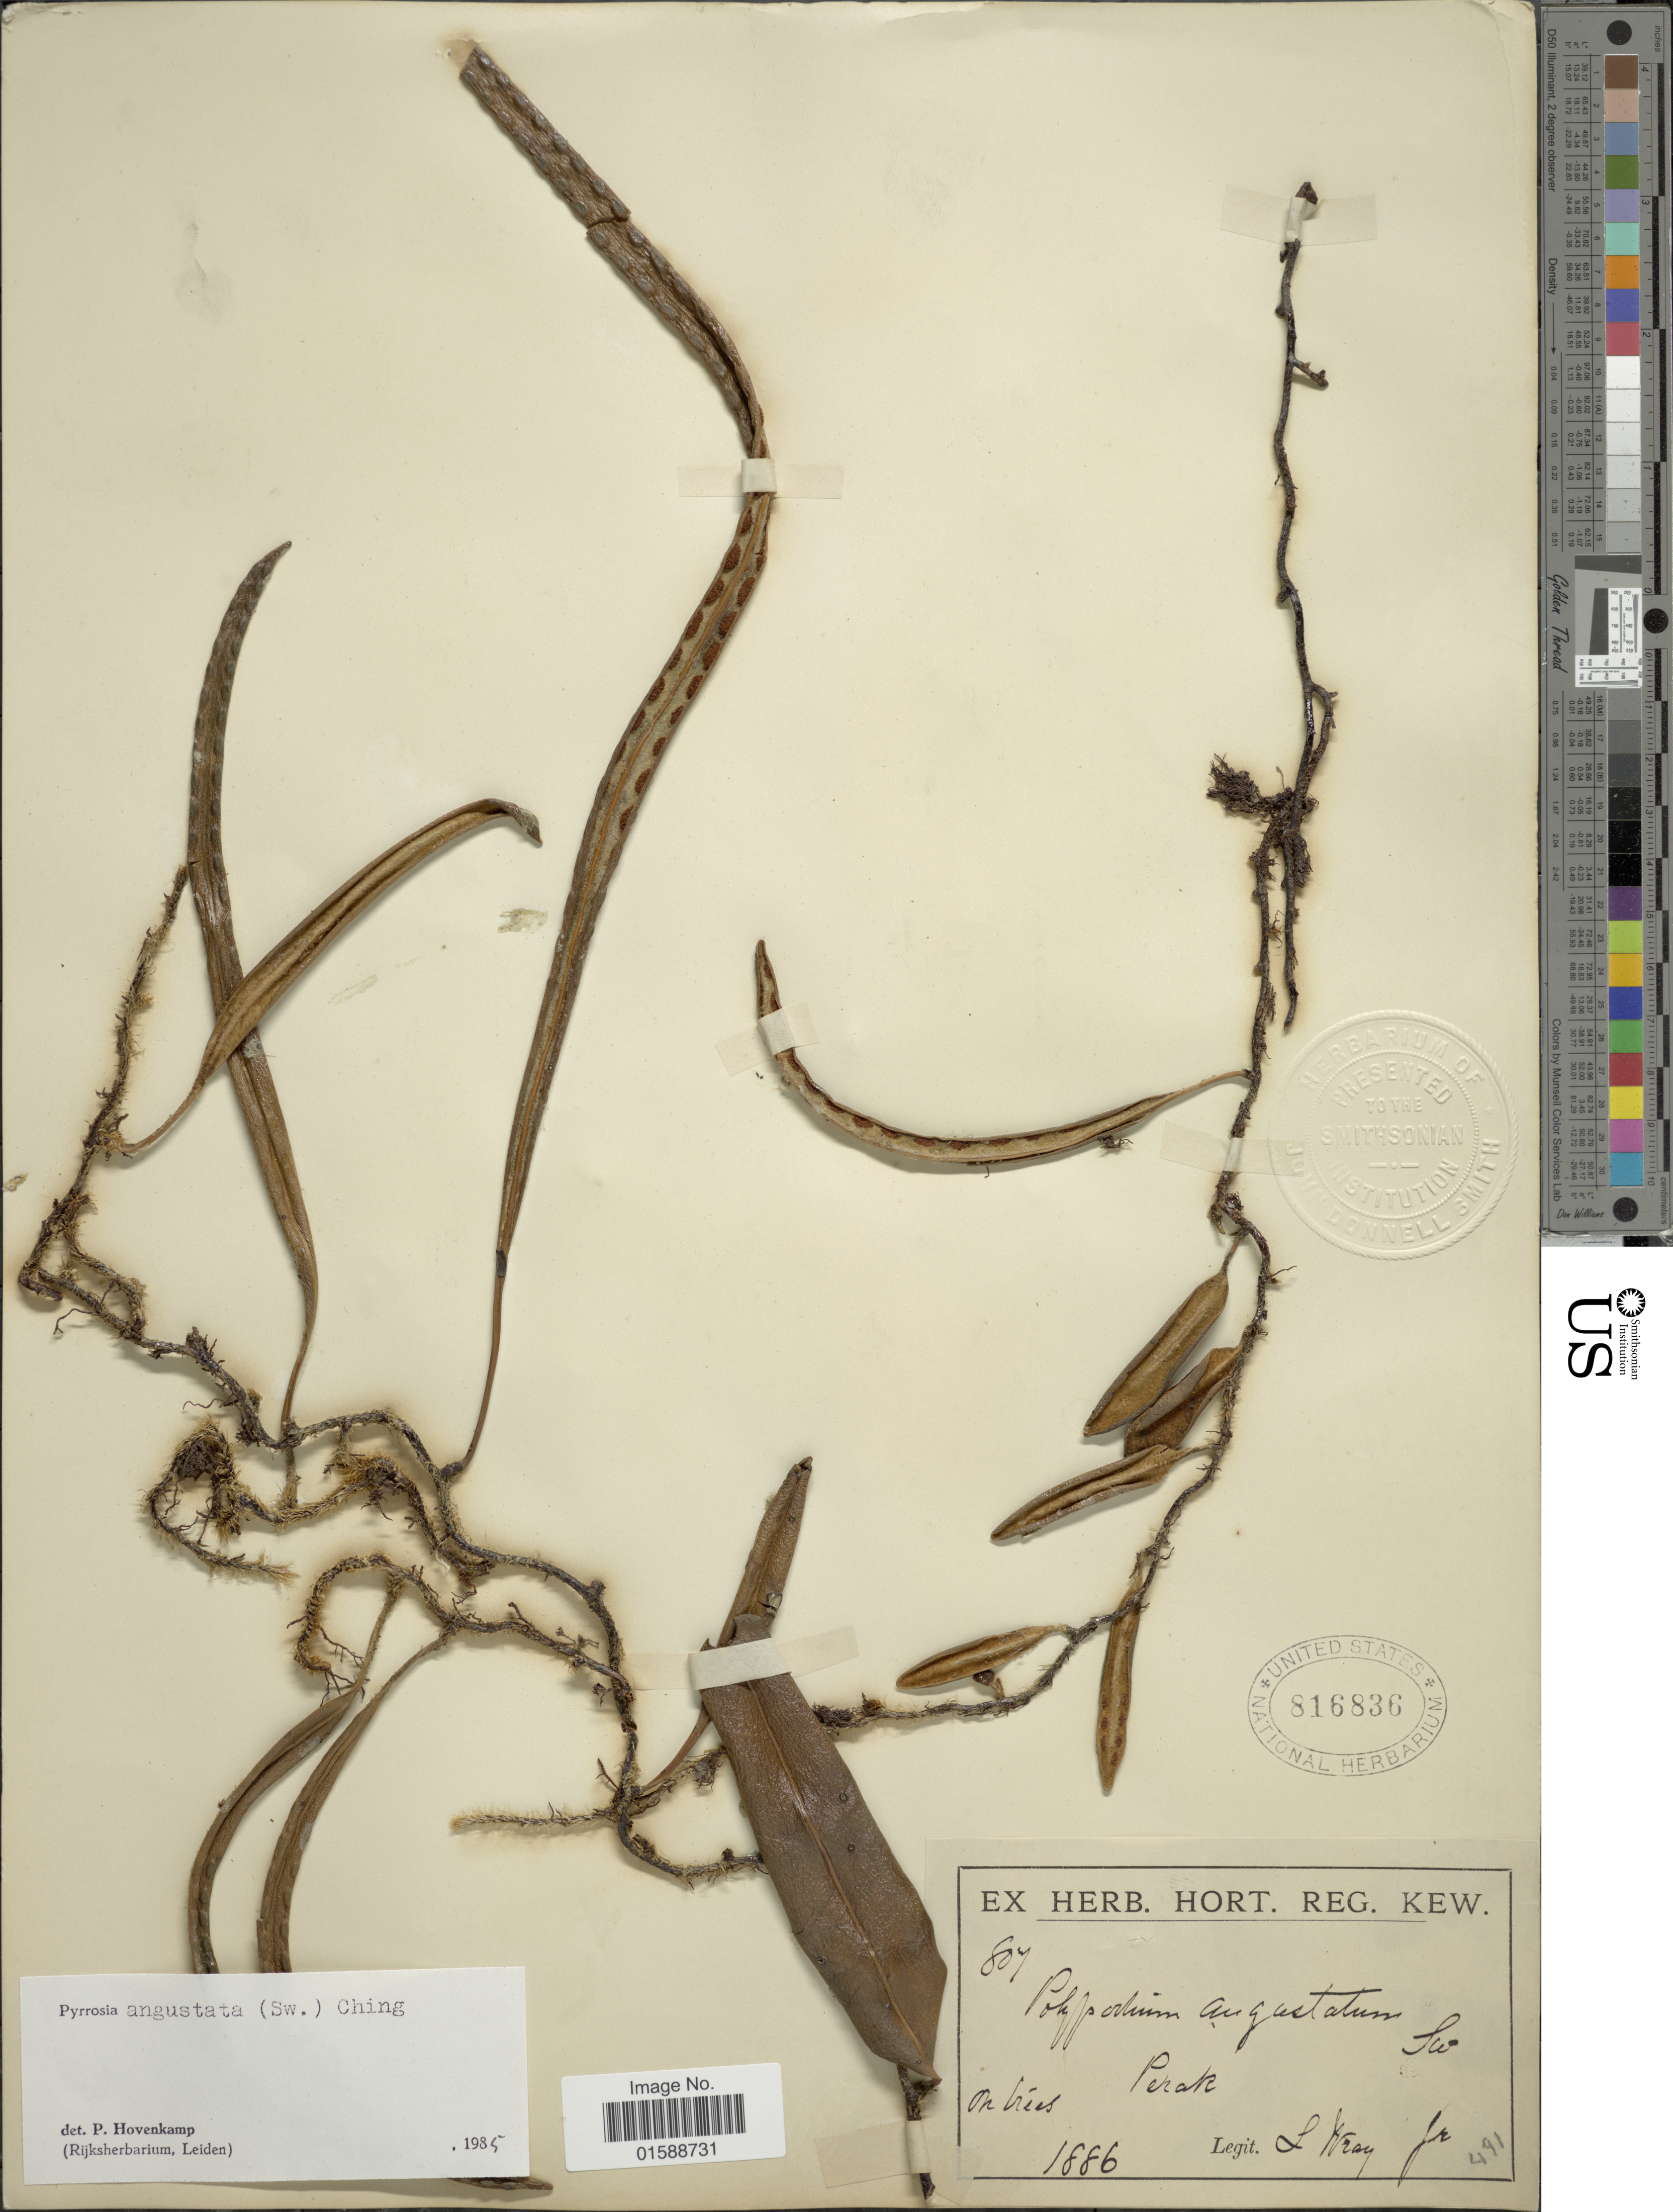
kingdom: Plantae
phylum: Tracheophyta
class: Polypodiopsida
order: Polypodiales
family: Polypodiaceae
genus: Pyrrosia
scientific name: Pyrrosia angustata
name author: (Sw.) Ching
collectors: L. Wray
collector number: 807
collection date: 1886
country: Malaysia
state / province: Perak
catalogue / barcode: US 816836